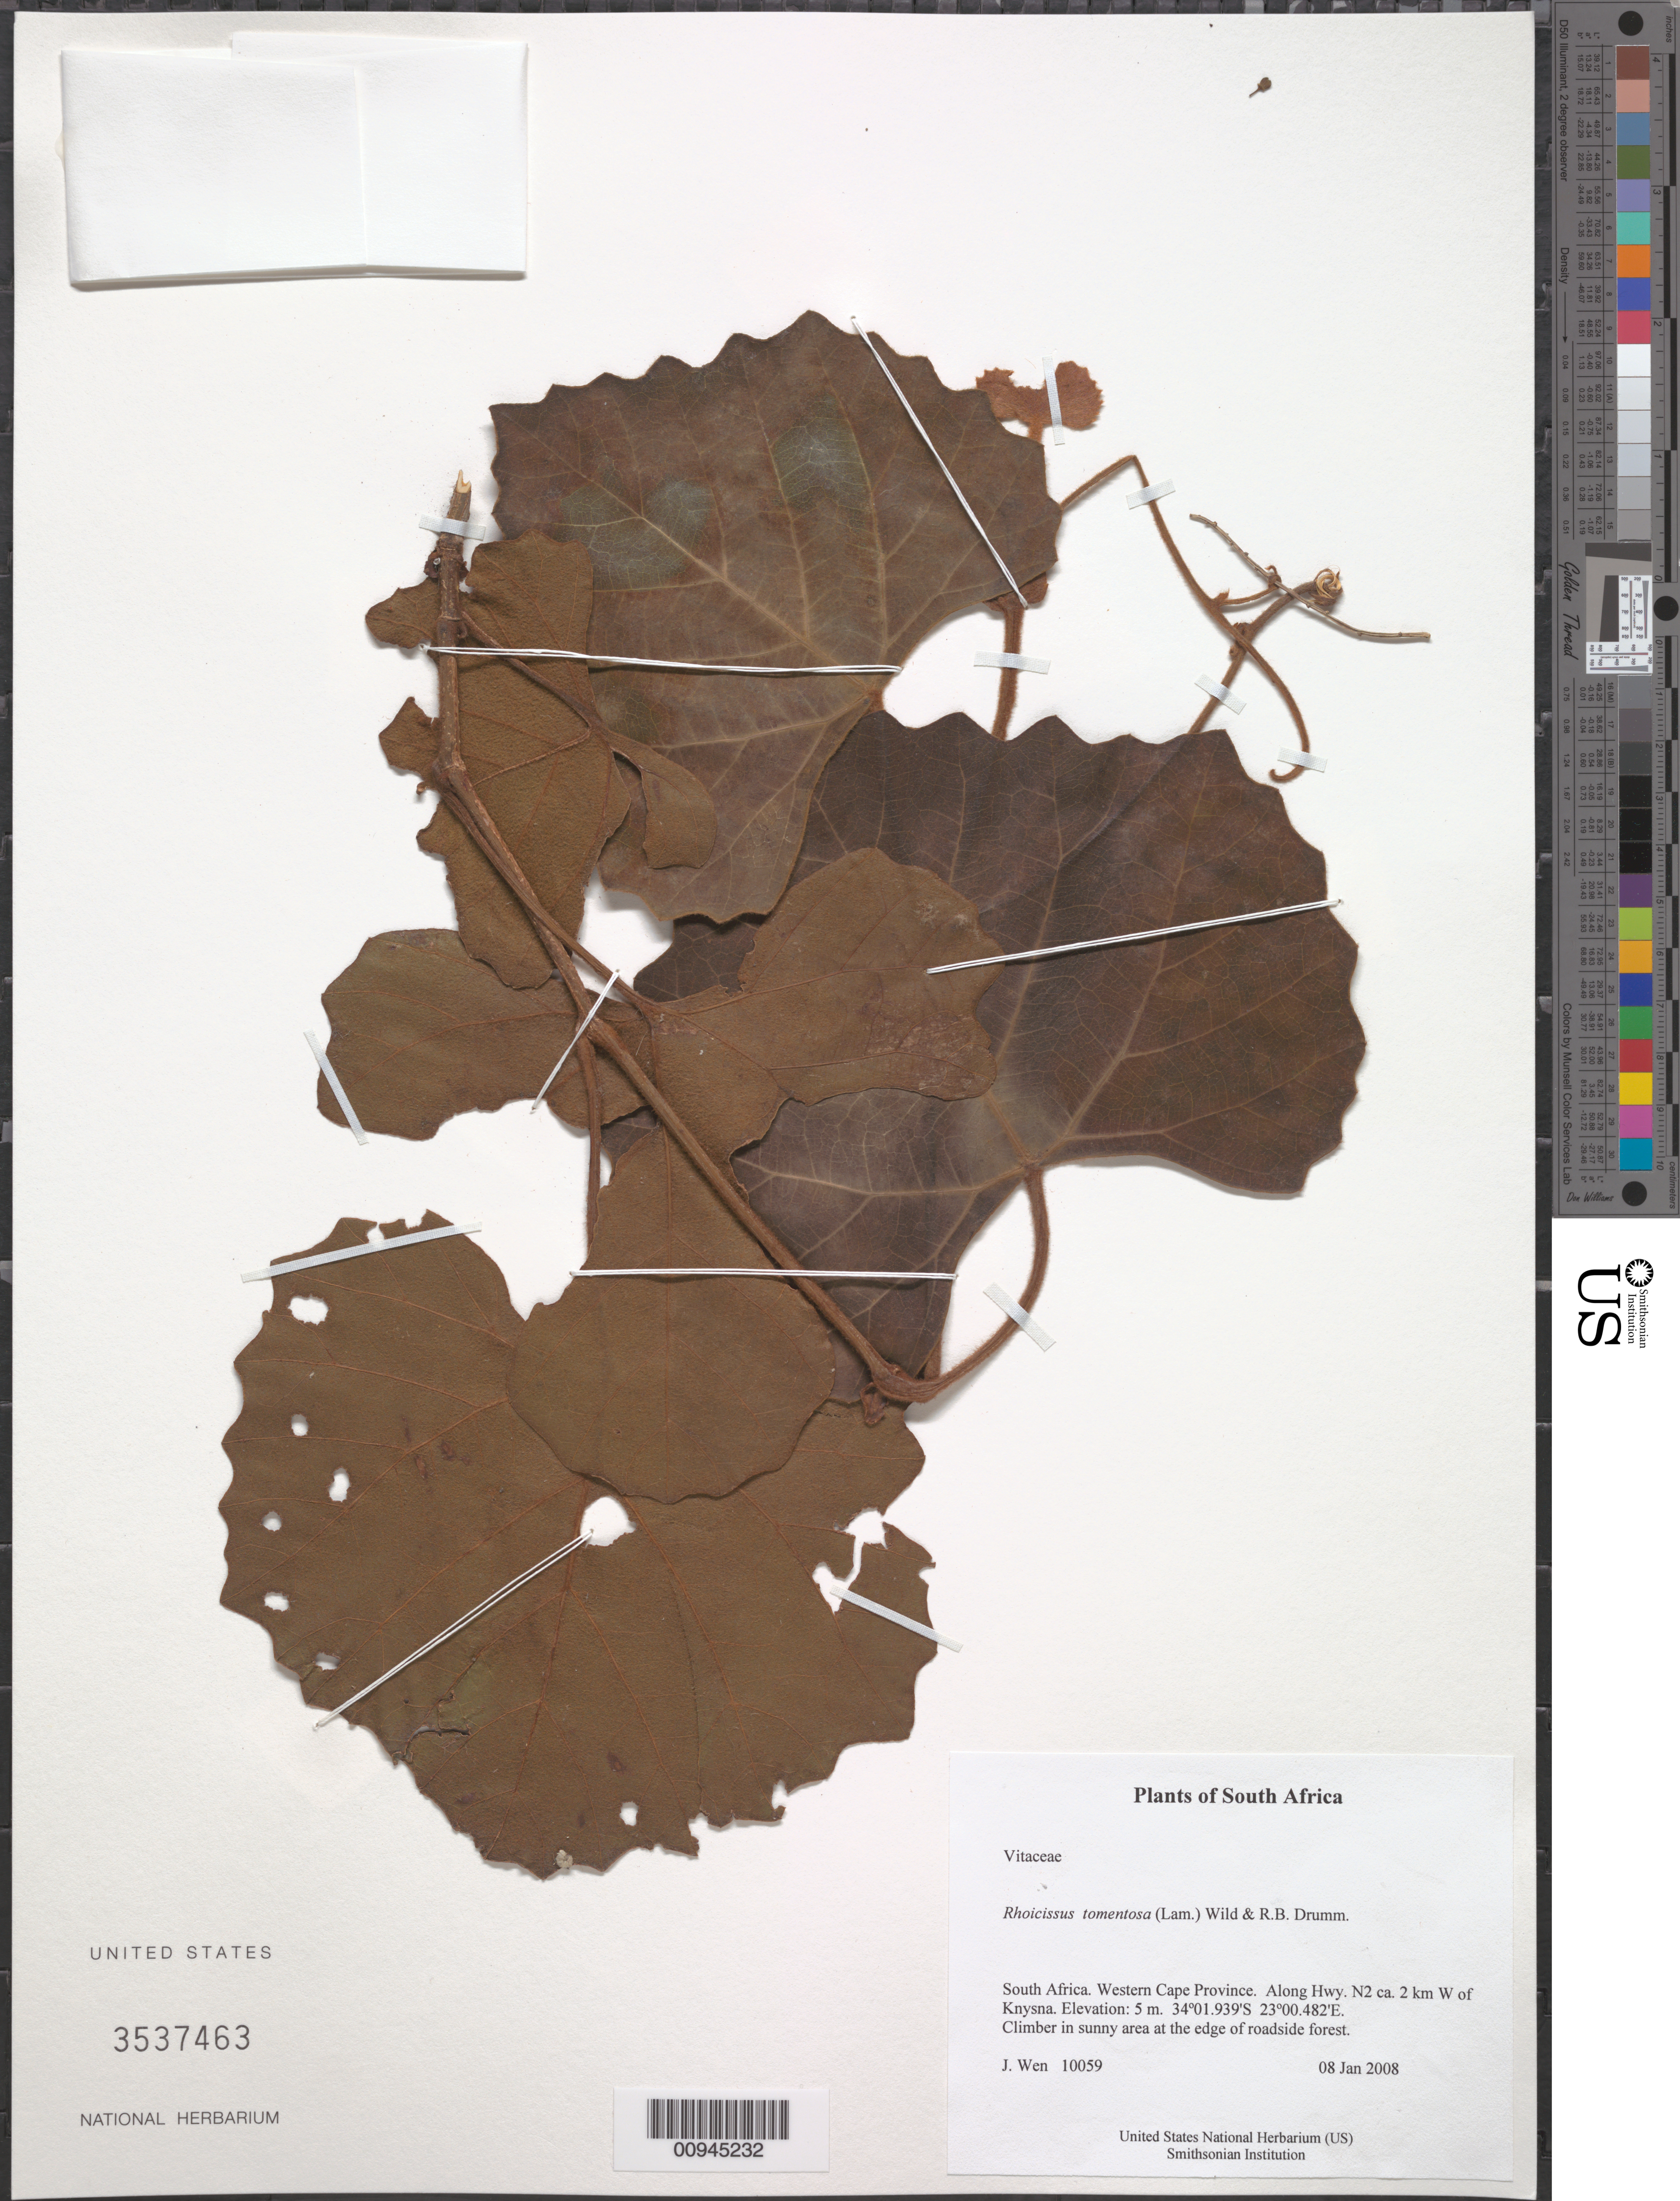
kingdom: Plantae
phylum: Tracheophyta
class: Magnoliopsida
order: Vitales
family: Vitaceae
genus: Rhoicissus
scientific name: Rhoicissus tomentosa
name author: (Lam.) Wild & R.B. Drumm.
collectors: J. Wen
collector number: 10059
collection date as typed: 08 Jan 2008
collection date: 2008-01-08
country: South Africa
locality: Western Cape Province. Along Hwy. N2 ca. 2 km W of Knysna.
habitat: In sunny area at the edge of roadside forest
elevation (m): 5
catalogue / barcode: US 3537463